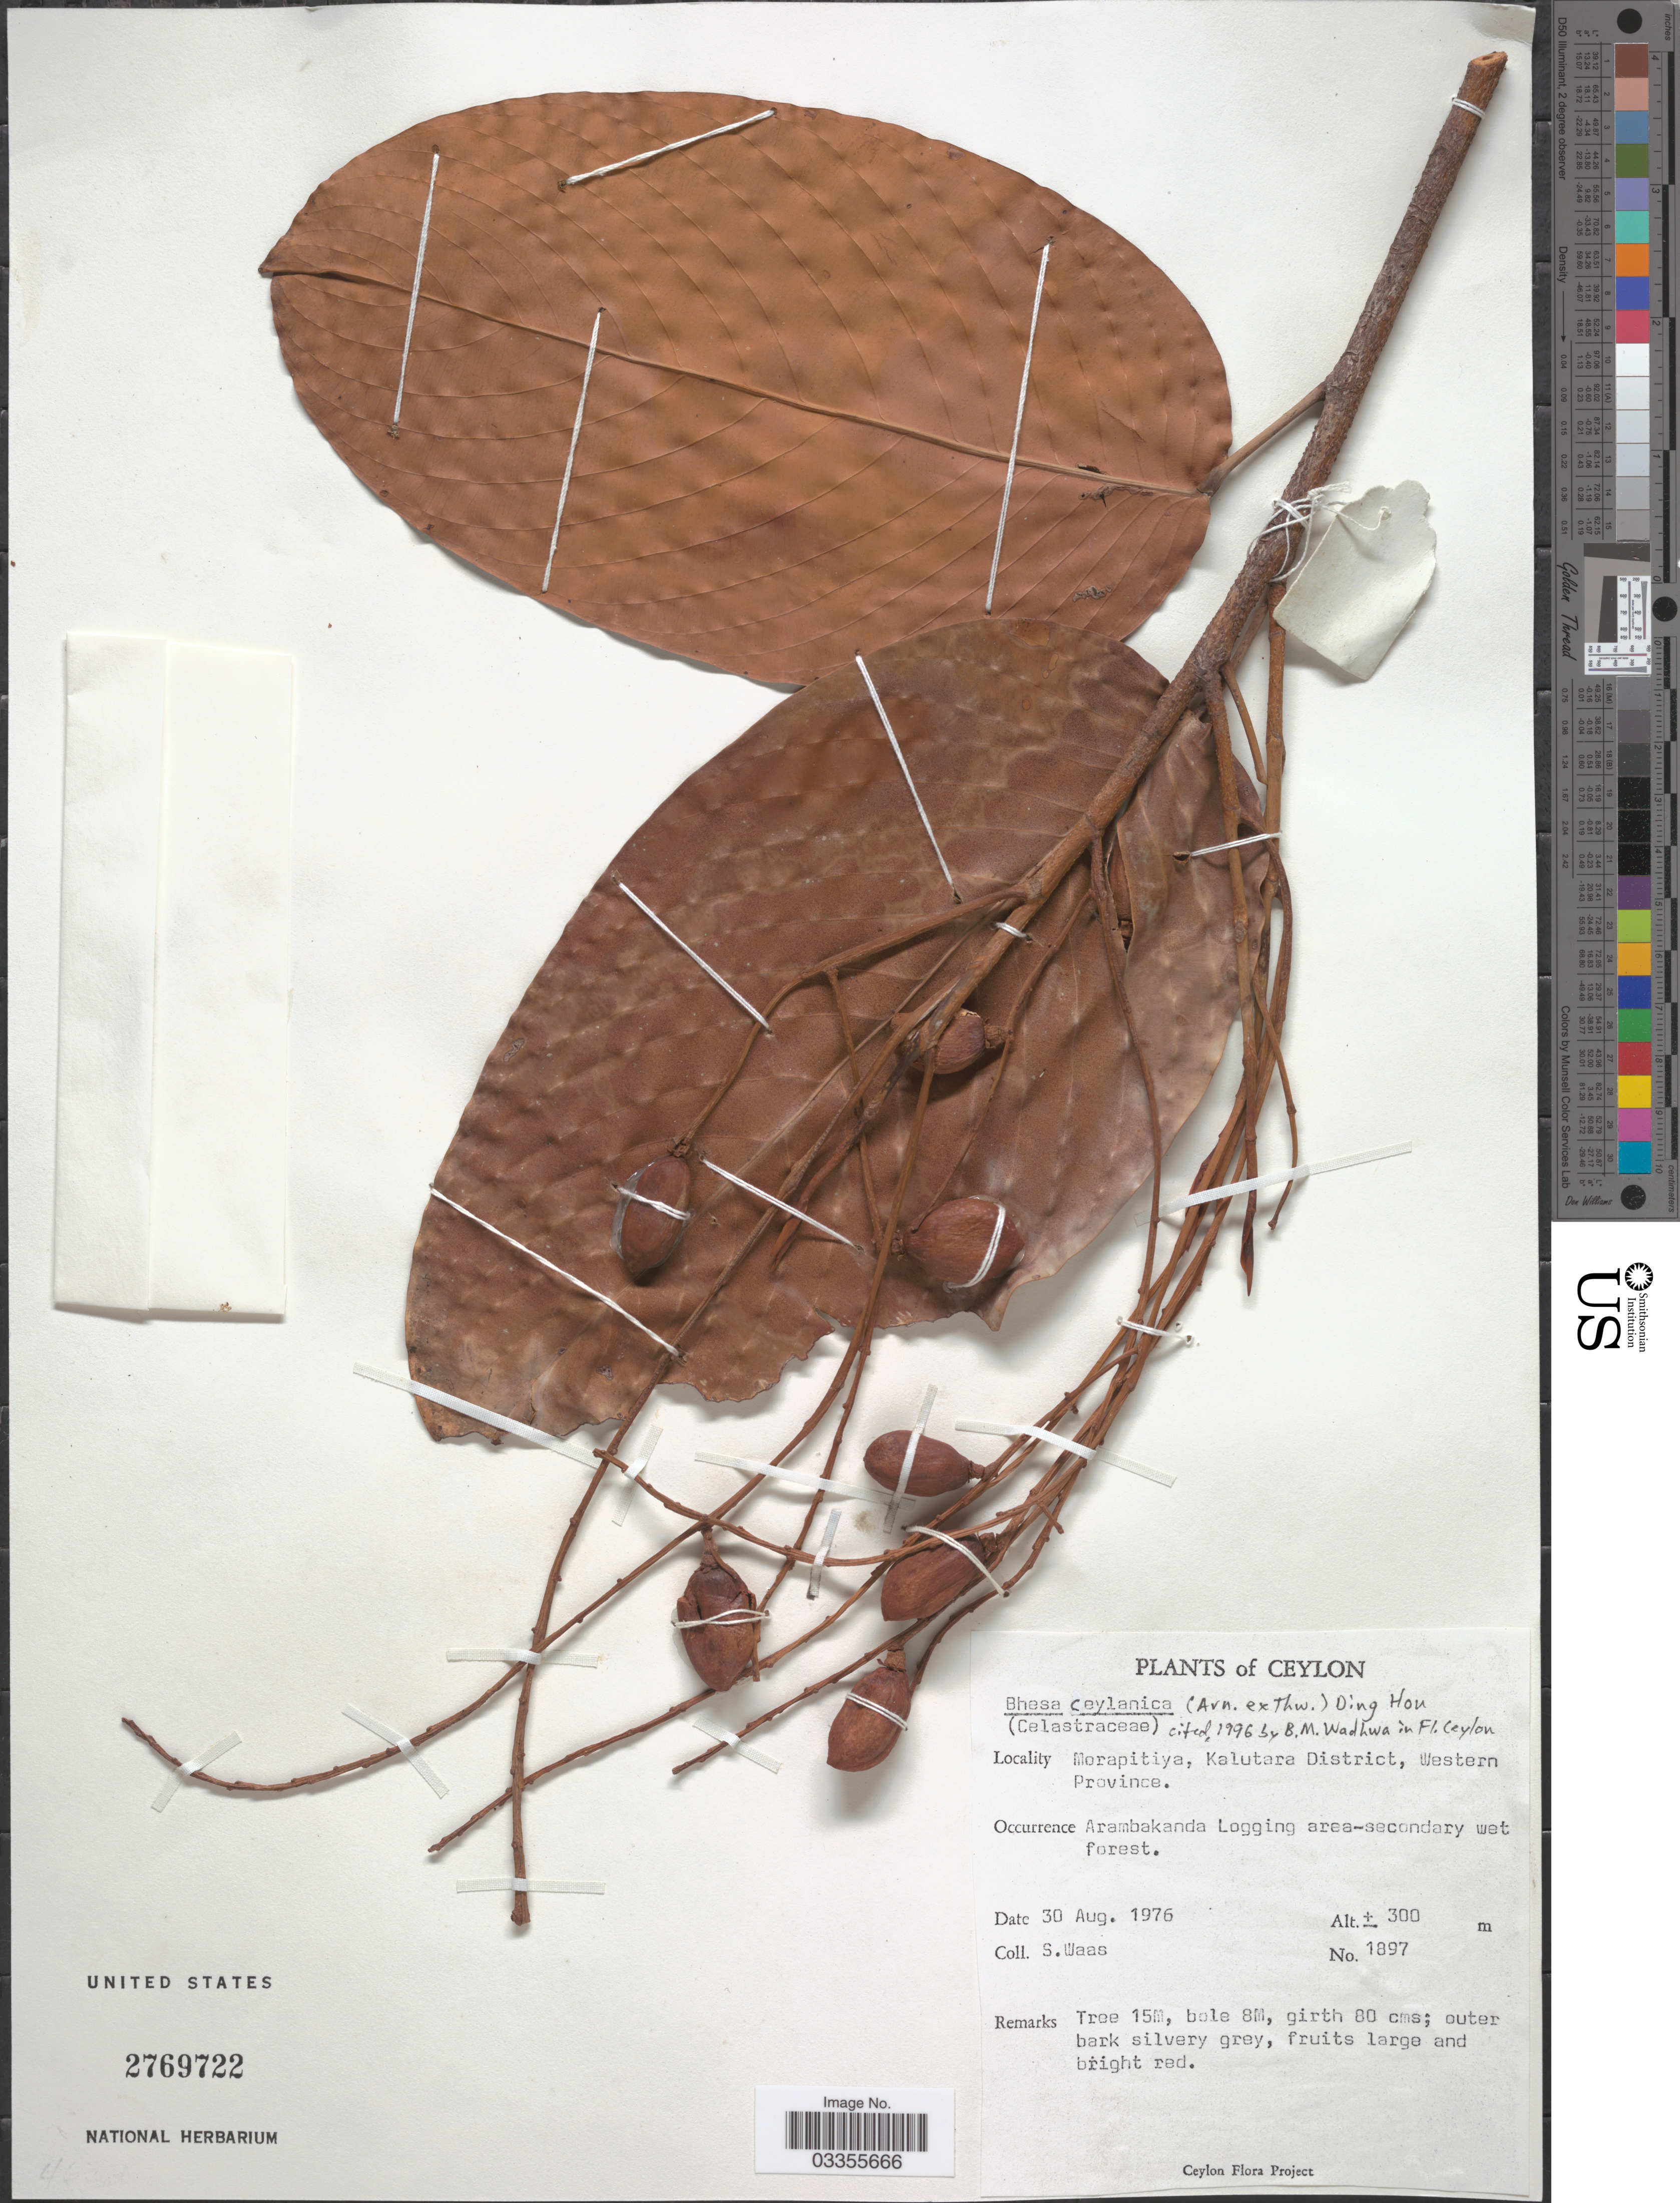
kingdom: Plantae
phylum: Tracheophyta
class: Magnoliopsida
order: Malpighiales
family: Centroplacaceae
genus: Bhesa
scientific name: Bhesa ceylanica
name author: (Arn. ex Thwaites) Ding Hou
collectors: S. Waas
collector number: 1897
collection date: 1976-08-30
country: Sri Lanka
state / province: Western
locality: Ceylon. Morapitiya, Kalutara District. Arambakanda Logging area-secondary wet forest.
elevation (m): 300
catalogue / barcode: US 2769722